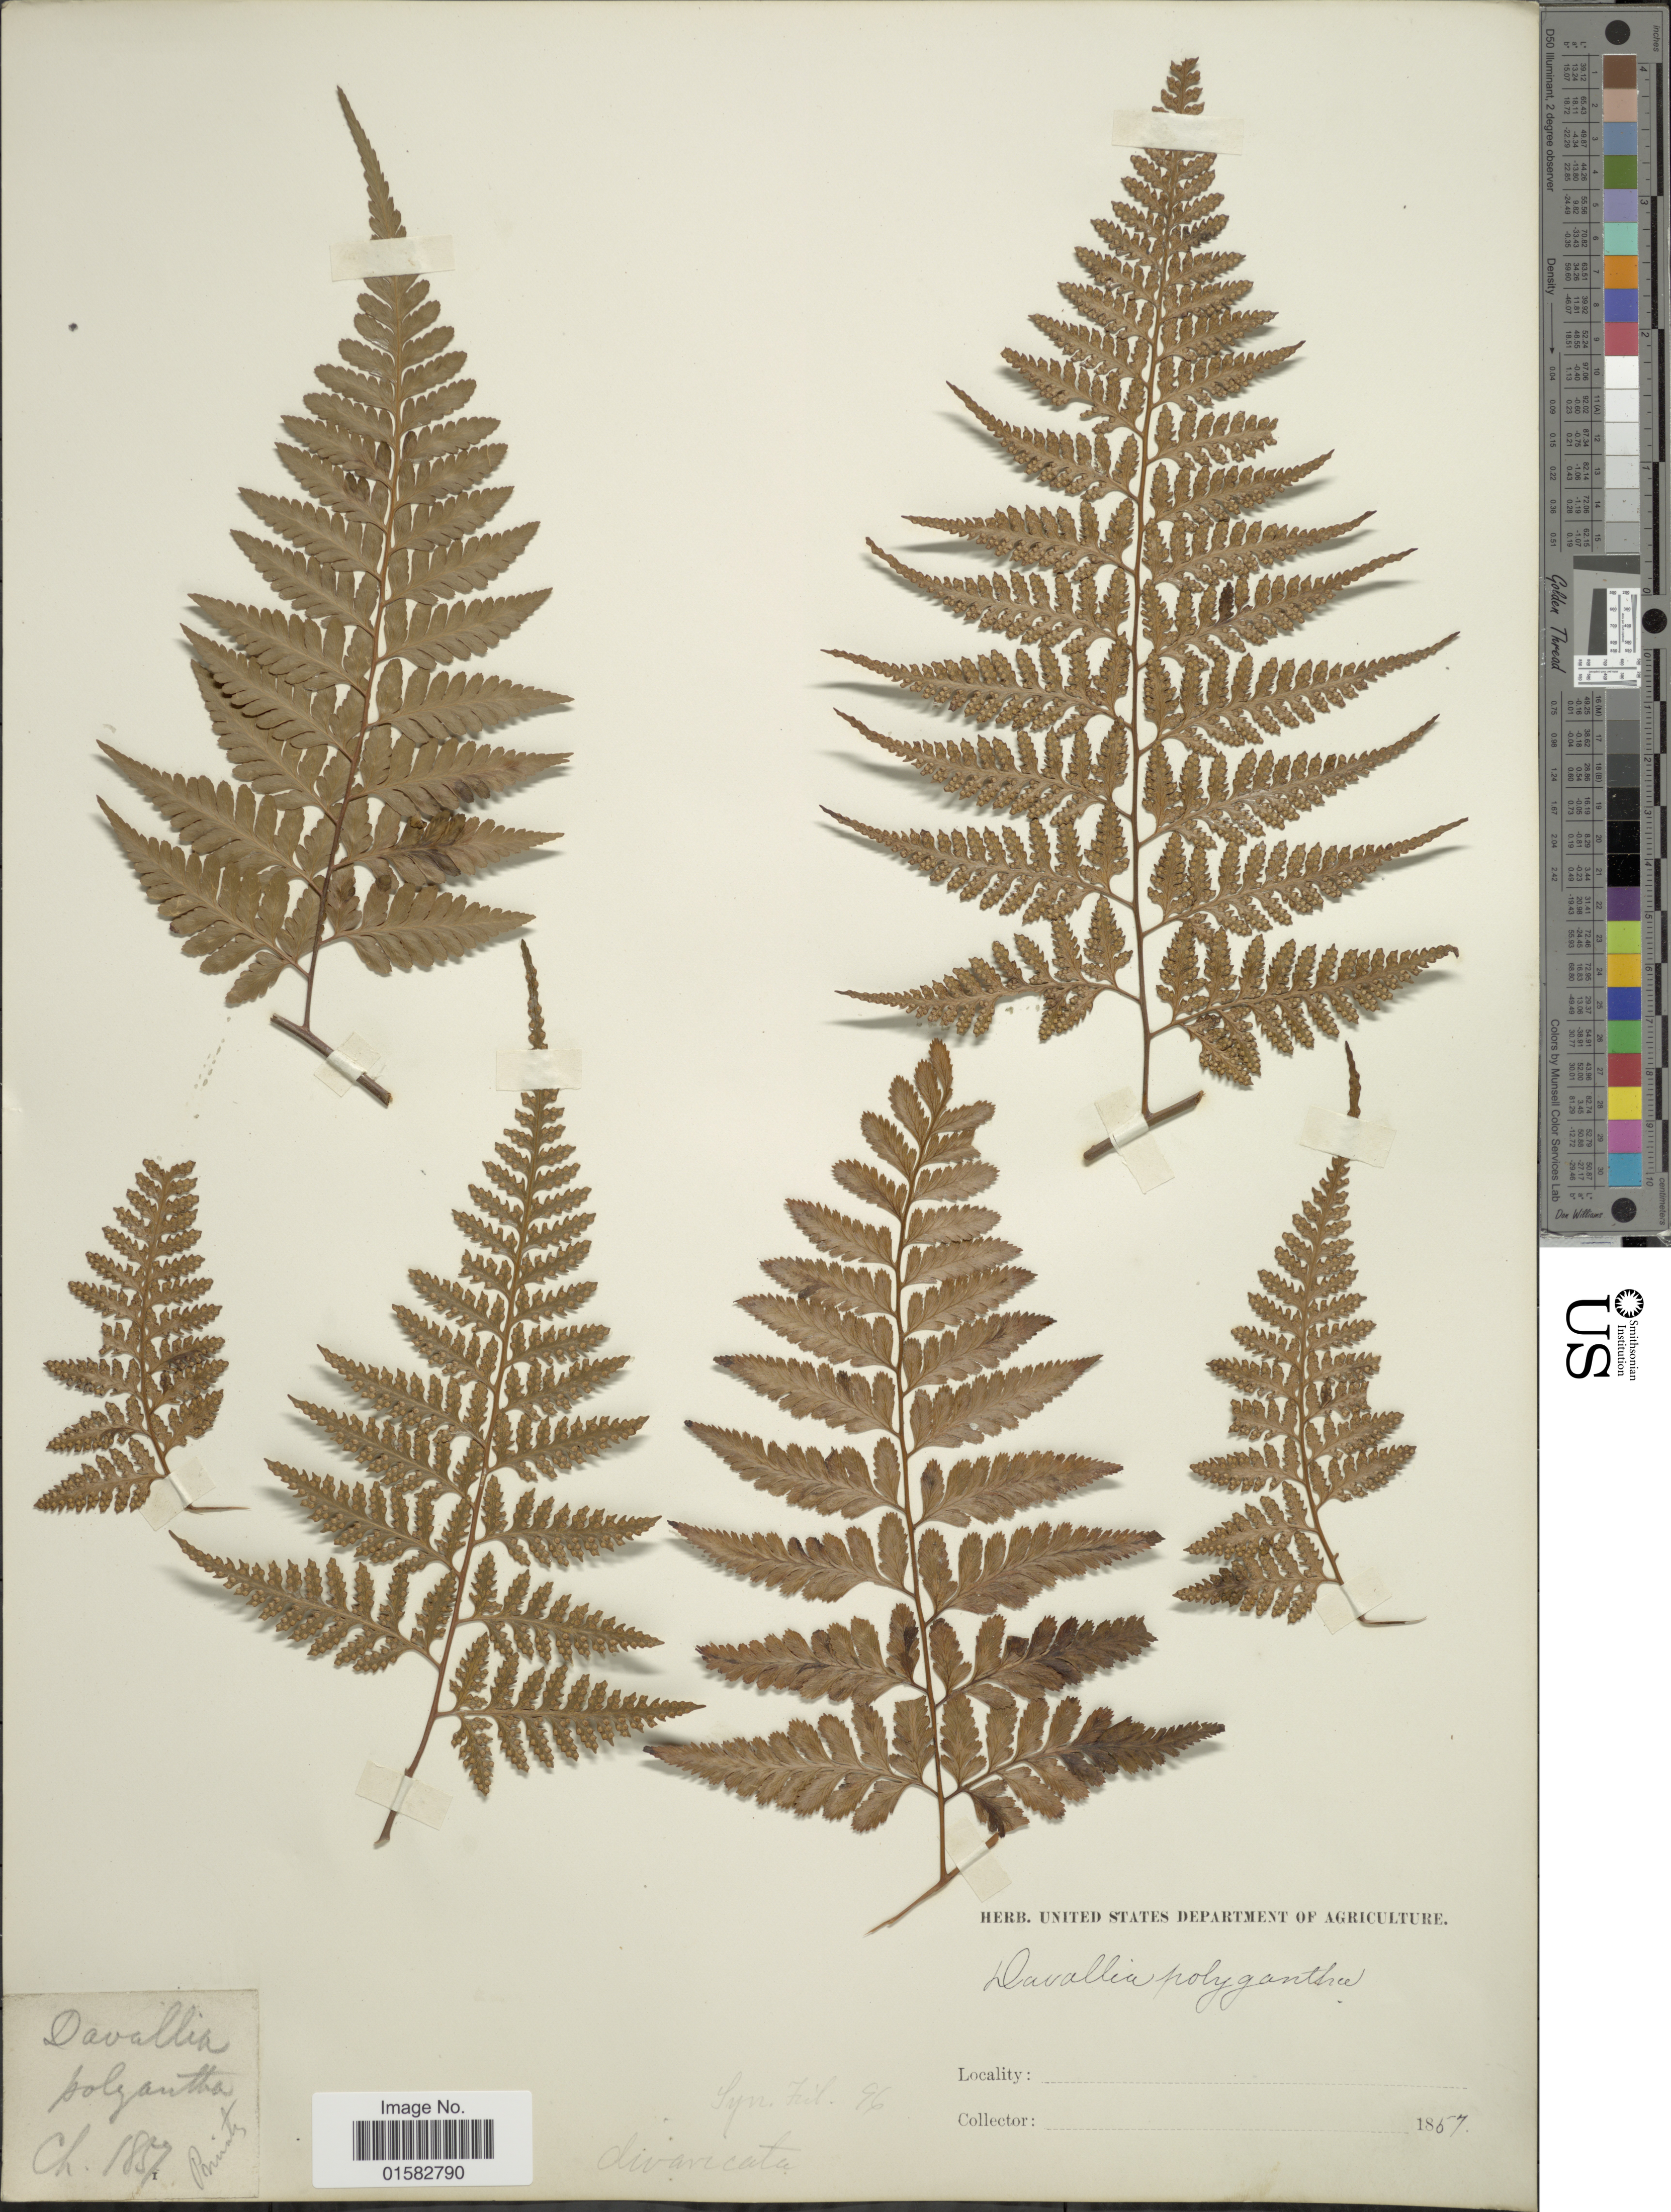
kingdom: Plantae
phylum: Tracheophyta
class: Polypodiopsida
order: Polypodiales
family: Davalliaceae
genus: Davallia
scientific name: Davallia divaricata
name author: Blume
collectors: Painter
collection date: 1857